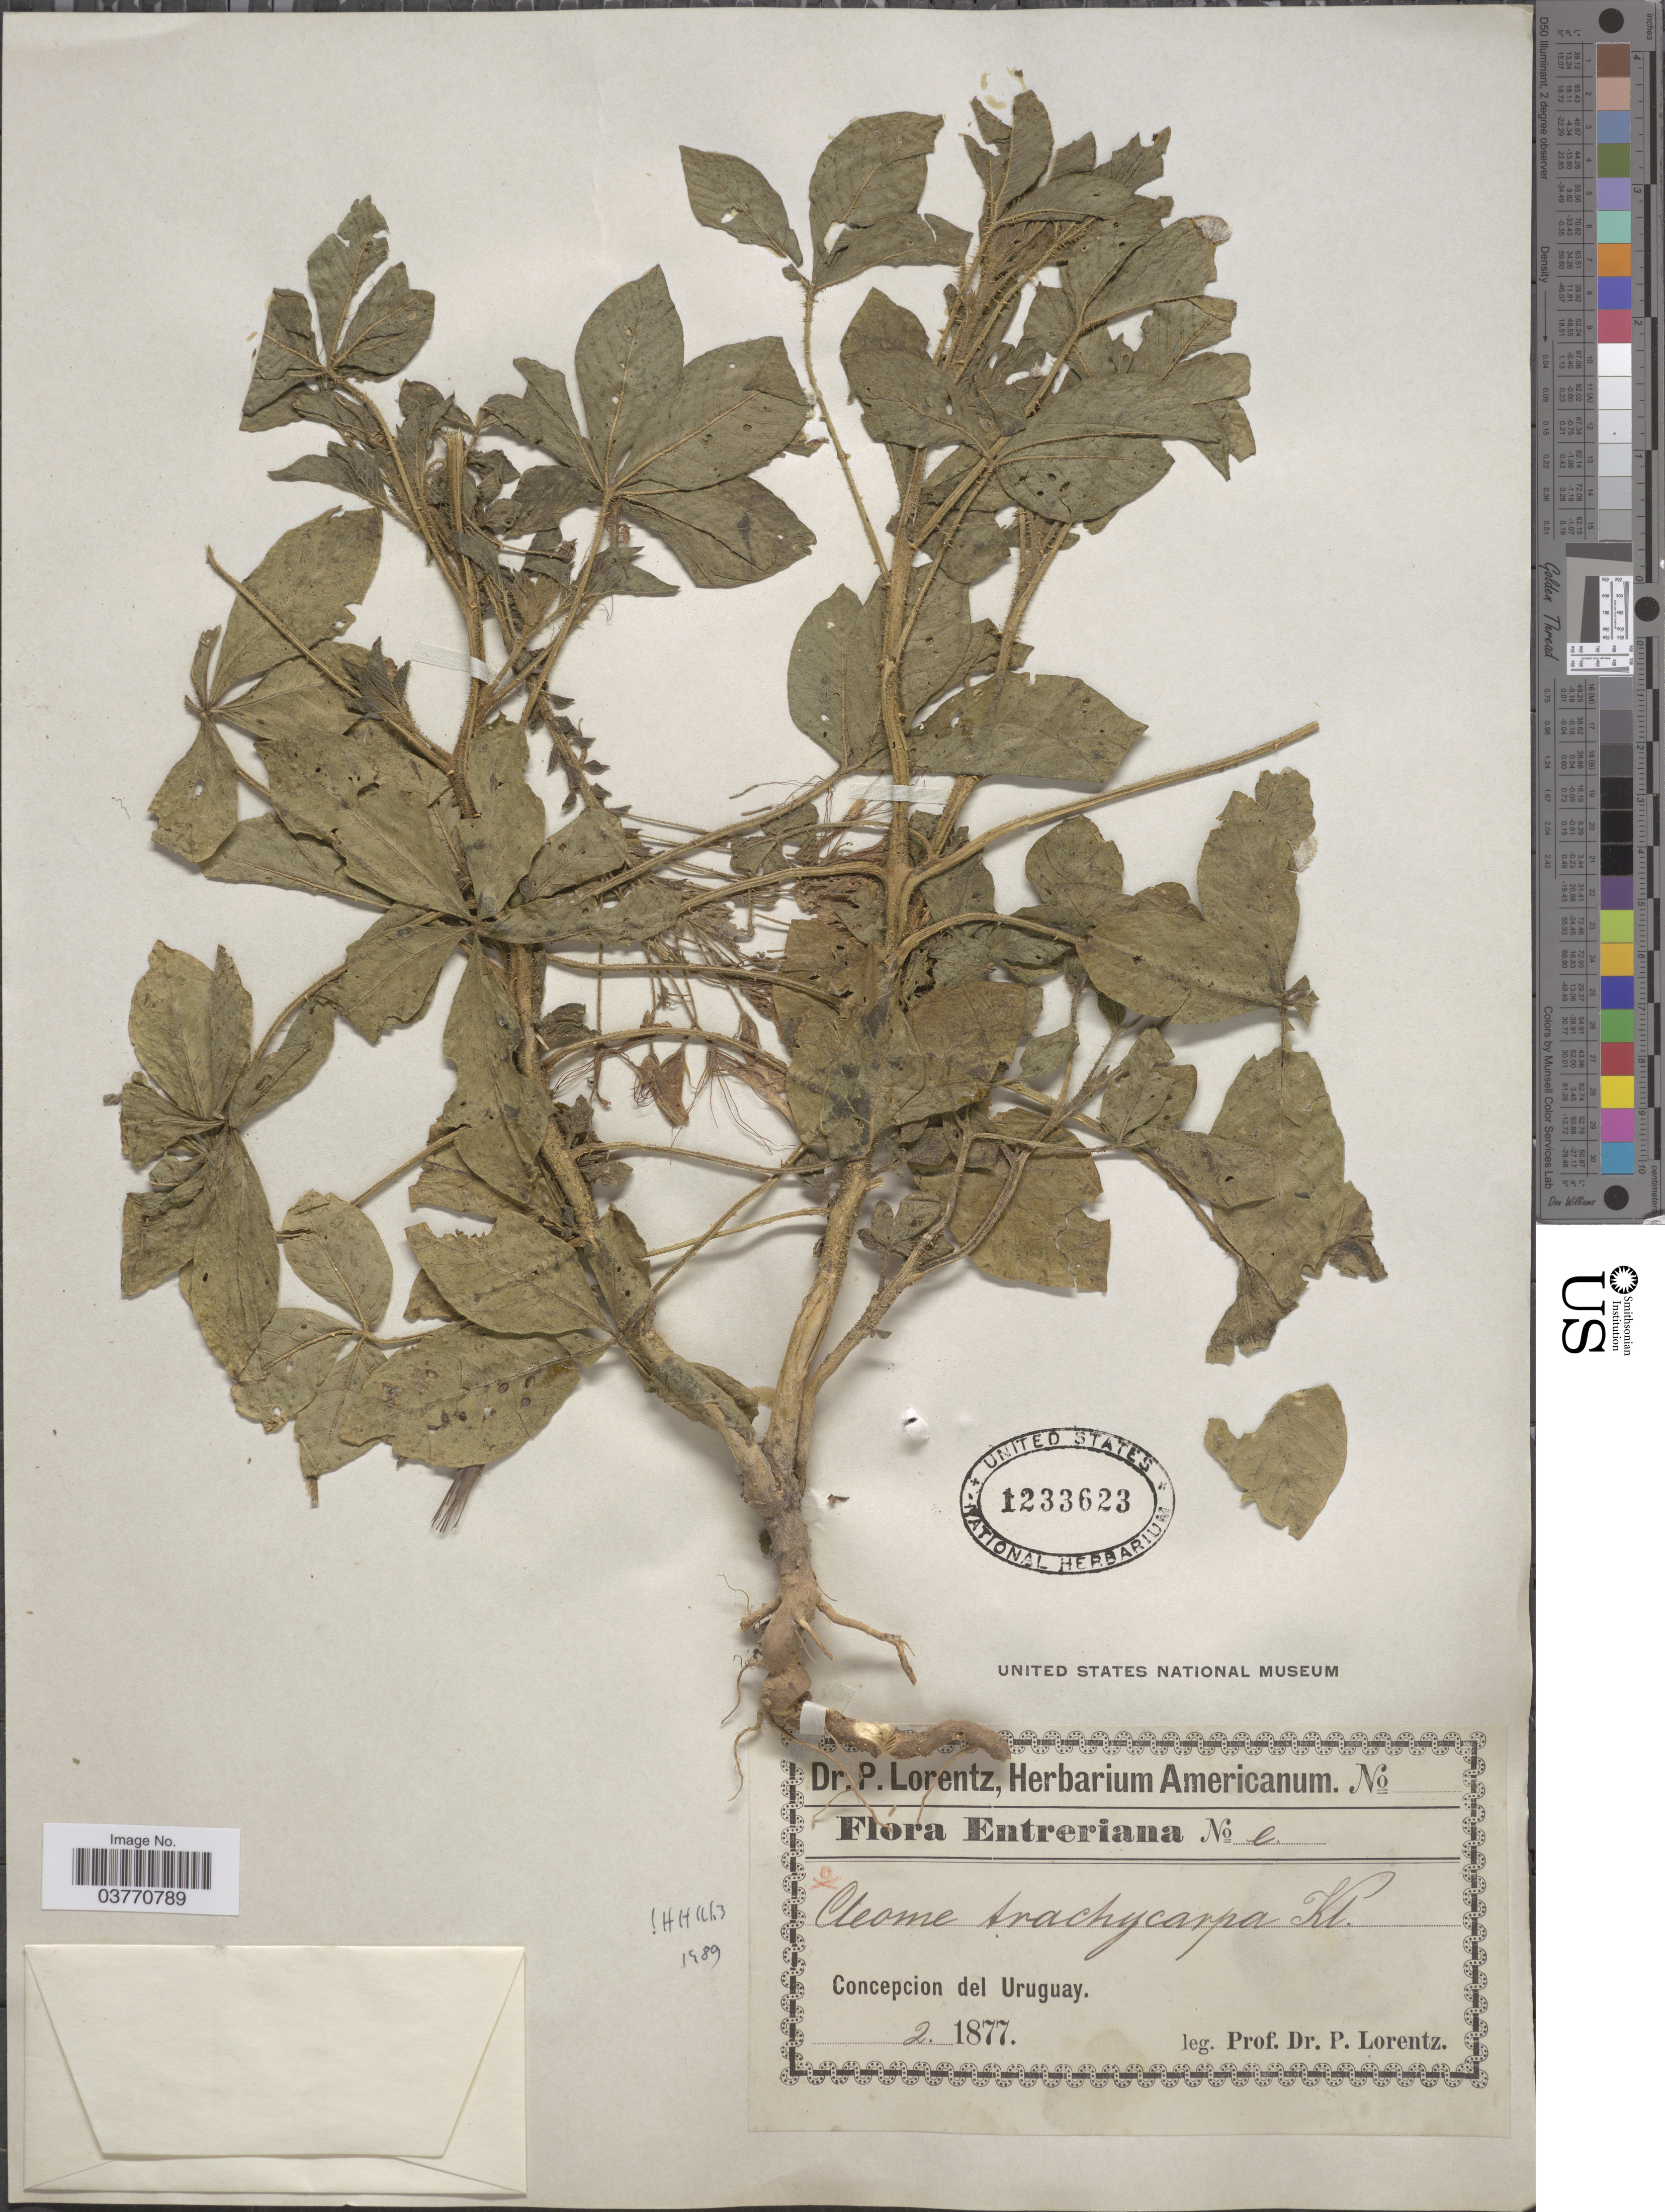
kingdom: Plantae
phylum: Tracheophyta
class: Magnoliopsida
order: Brassicales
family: Cleomaceae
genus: Tarenaya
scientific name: Tarenaya trachycarpa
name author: (Klotzsch ex Eichler) Soares Neto & Roalson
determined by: Strong, M. T., (US), Smithsonian Institution - National Museum of Natural History (UNITED STATES)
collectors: P. G. Lorentz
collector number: e?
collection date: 1877-02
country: Uruguay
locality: Entreriana. Concepcion del Uruguay.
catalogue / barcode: US 1233623